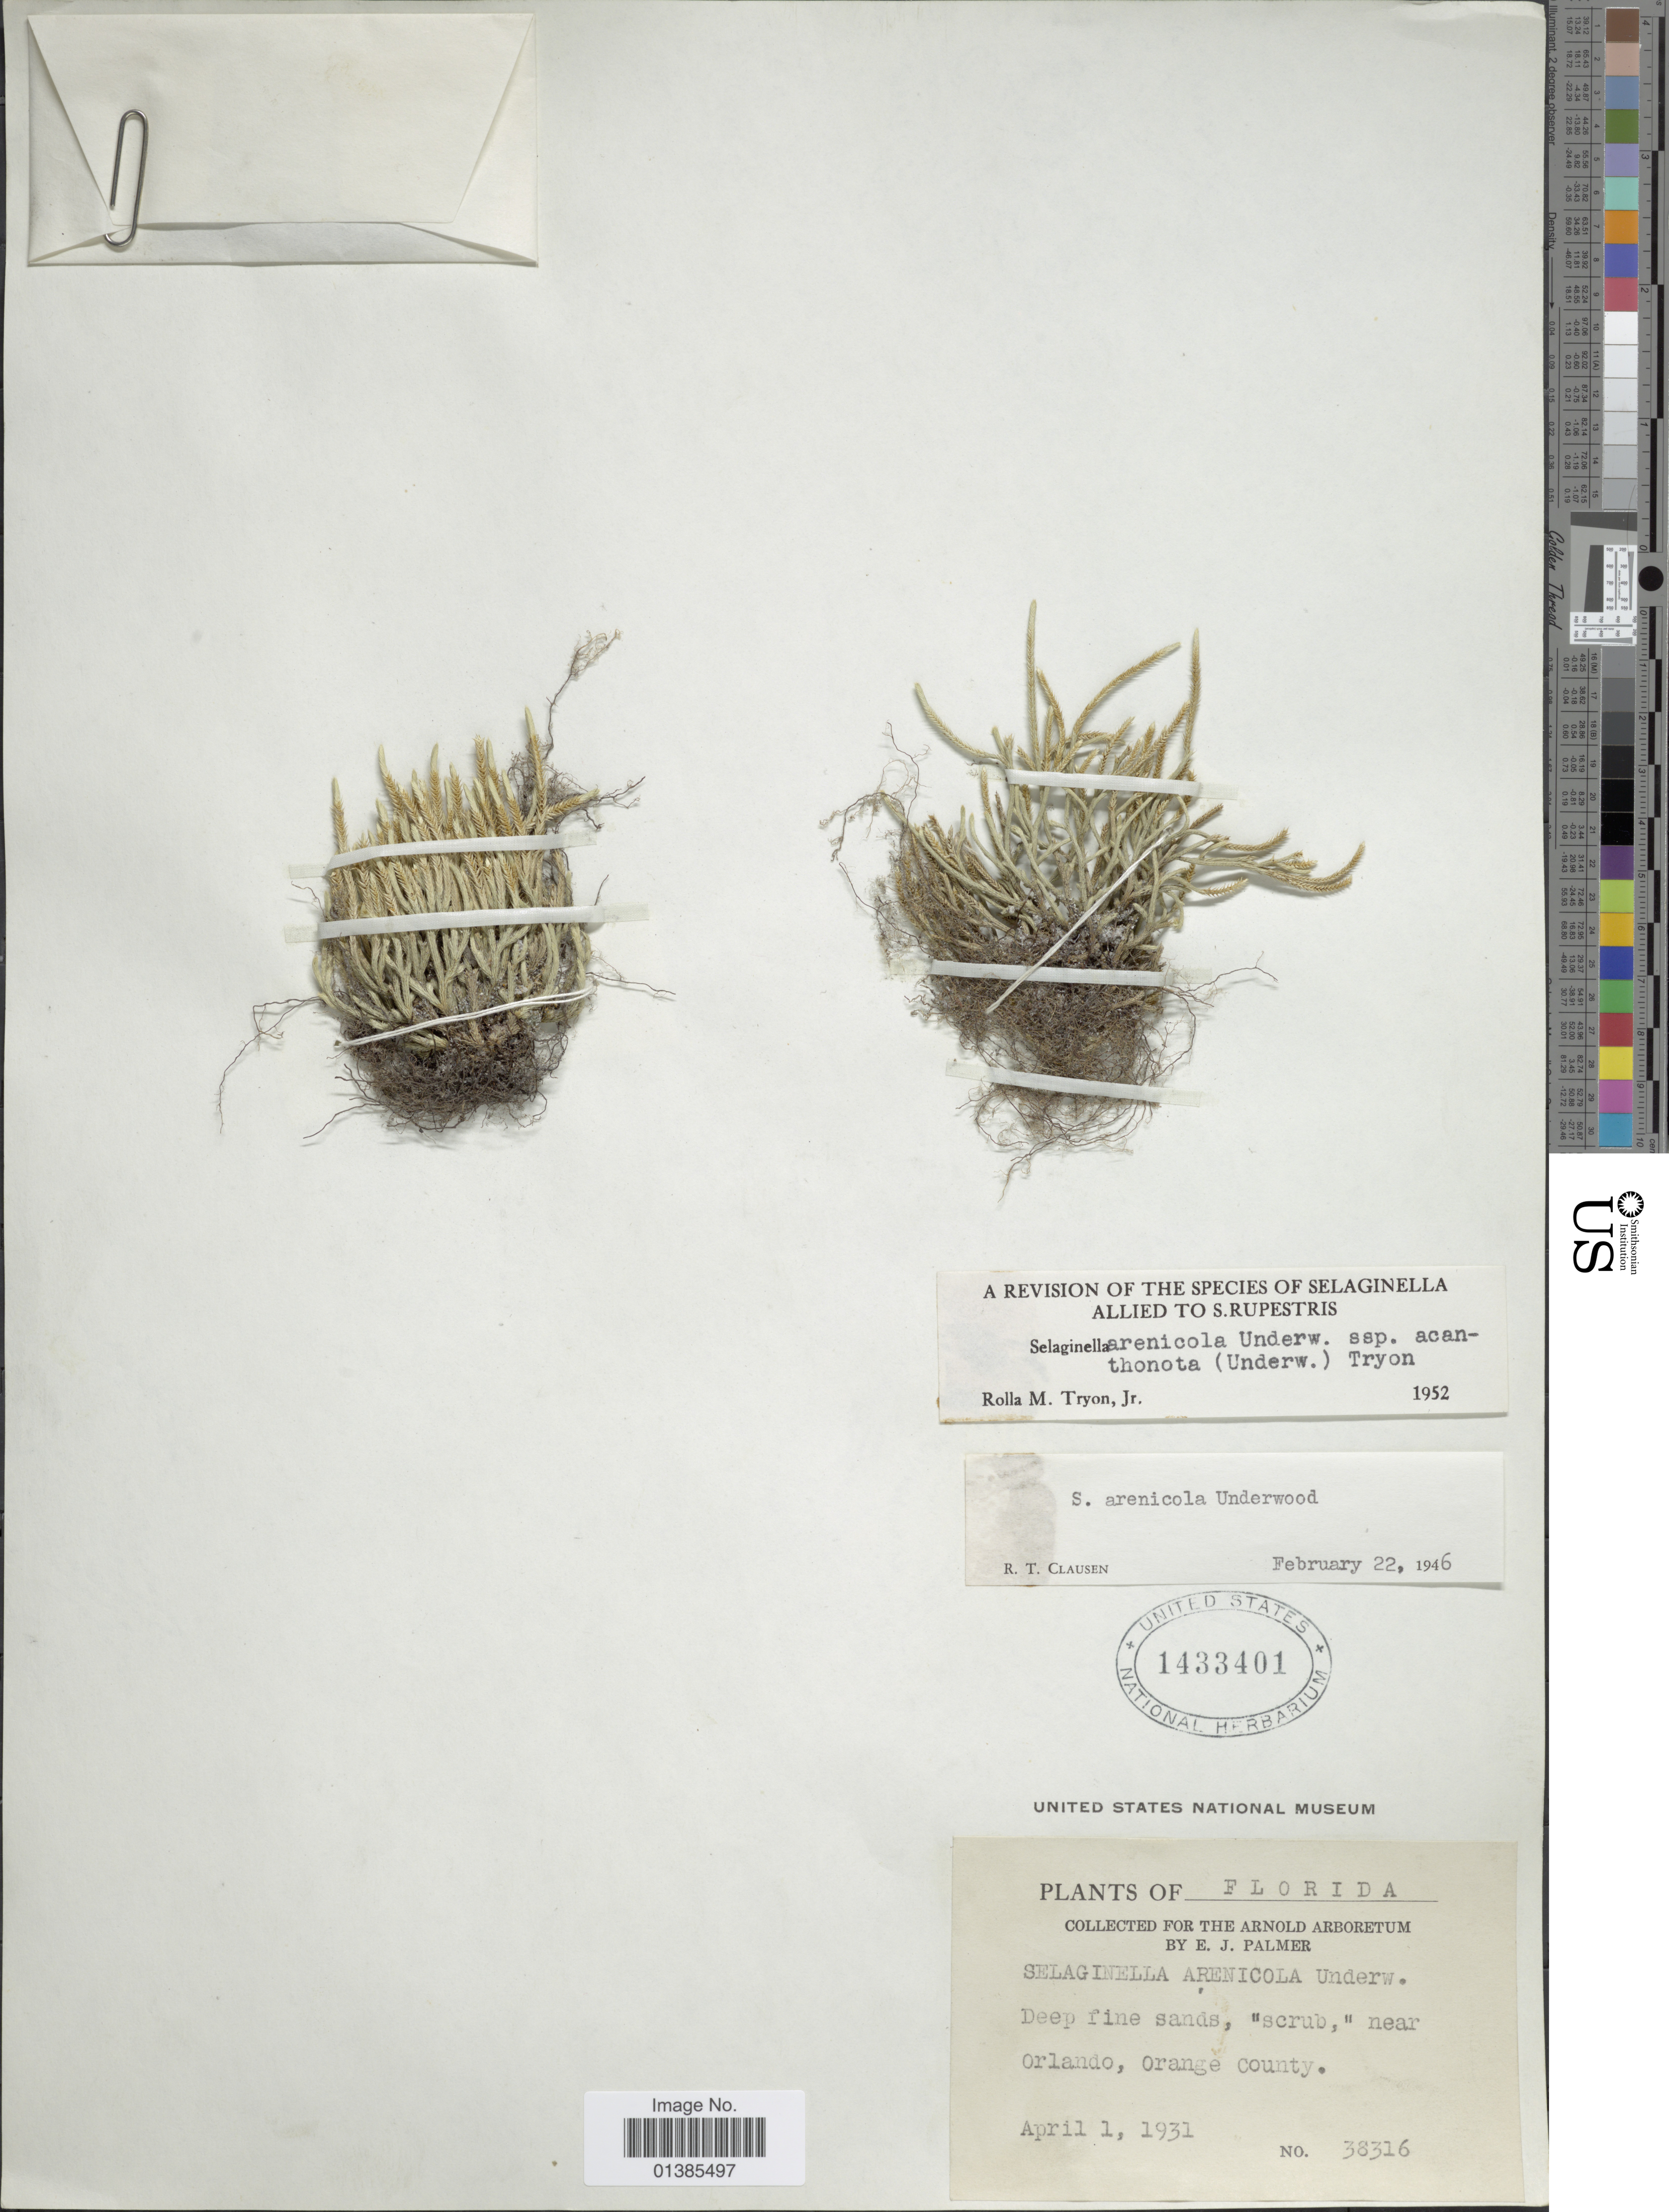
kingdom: Plantae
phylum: Tracheophyta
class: Lycopodiopsida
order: Selaginellales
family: Selaginellaceae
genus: Selaginella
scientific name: Selaginella arenicola subsp. acanthonota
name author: (Underw.) R.M. Tryon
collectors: E. J. Palmer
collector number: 38316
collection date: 1931-04-01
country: United States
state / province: Florida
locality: Deep fine sands, "scrub", near Orlando, Orange County.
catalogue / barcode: US 1433401